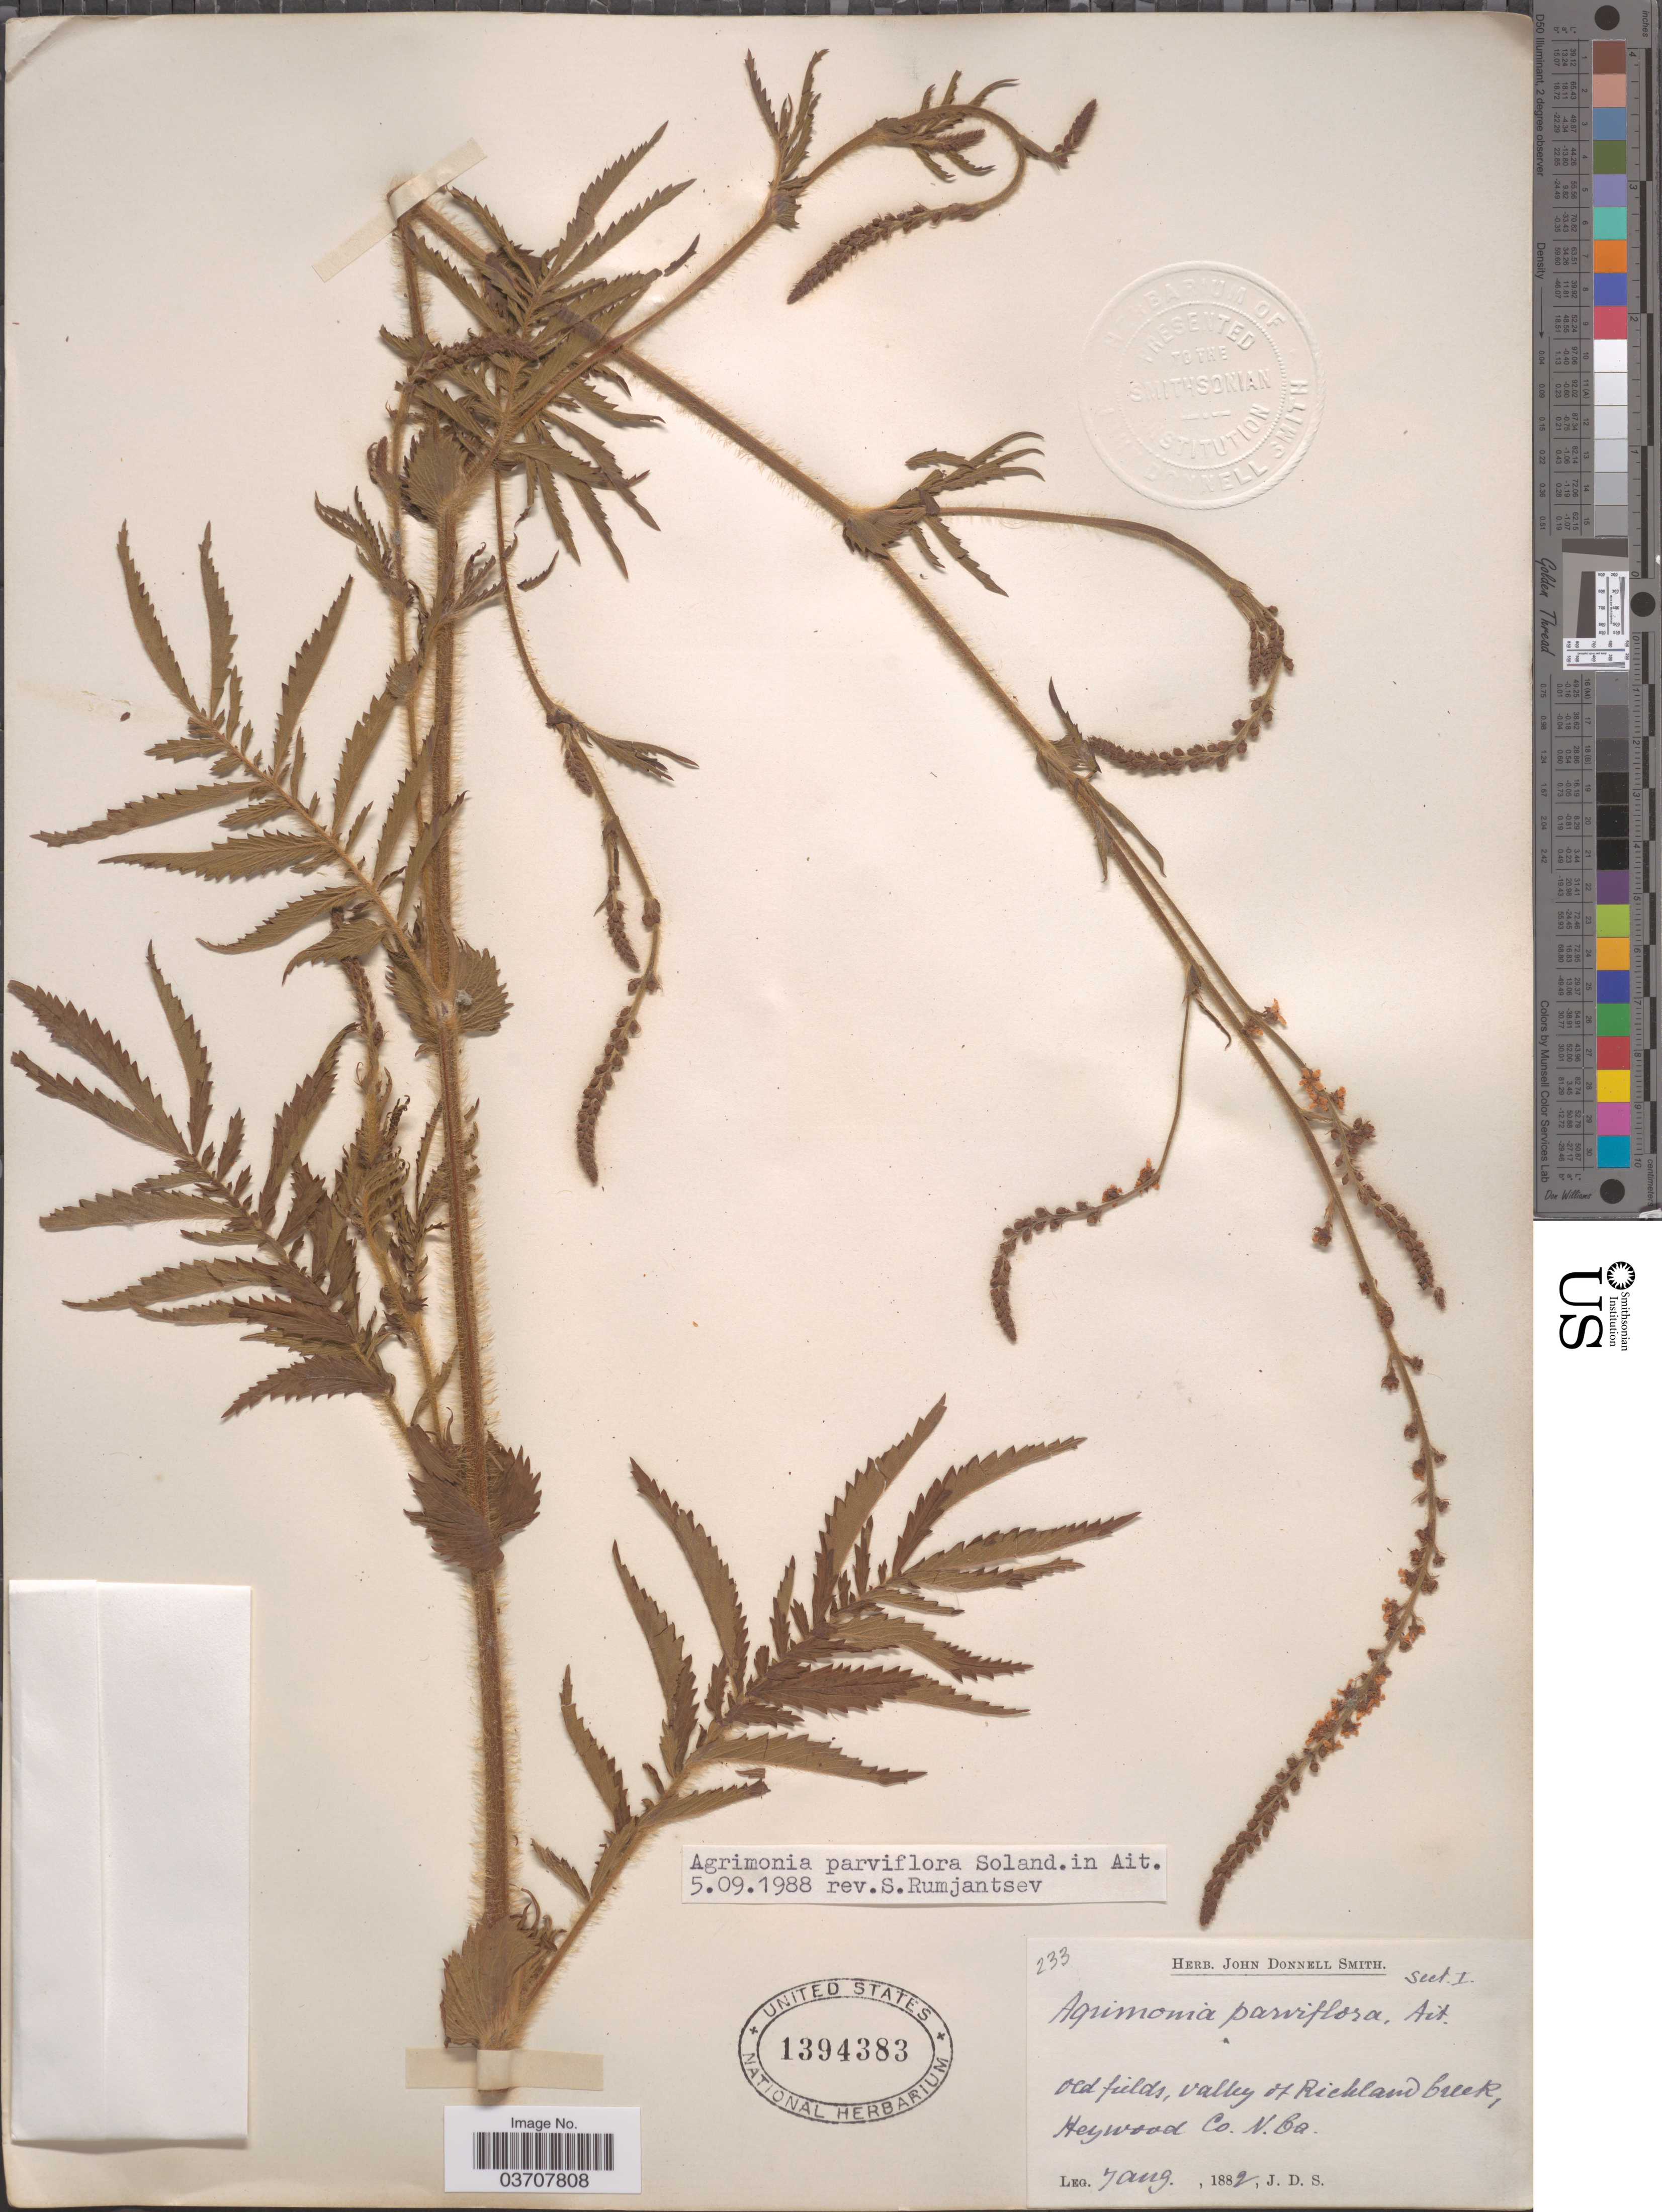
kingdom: Plantae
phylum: Tracheophyta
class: Magnoliopsida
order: Rosales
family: Rosaceae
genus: Agrimonia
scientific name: Agrimonia parviflora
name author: Aiton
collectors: J. Donnell Smith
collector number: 233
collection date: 1885-08-07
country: United States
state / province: North Carolina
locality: Old Fields, valley of Richland Creek, Heywood Co.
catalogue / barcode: US 1394383